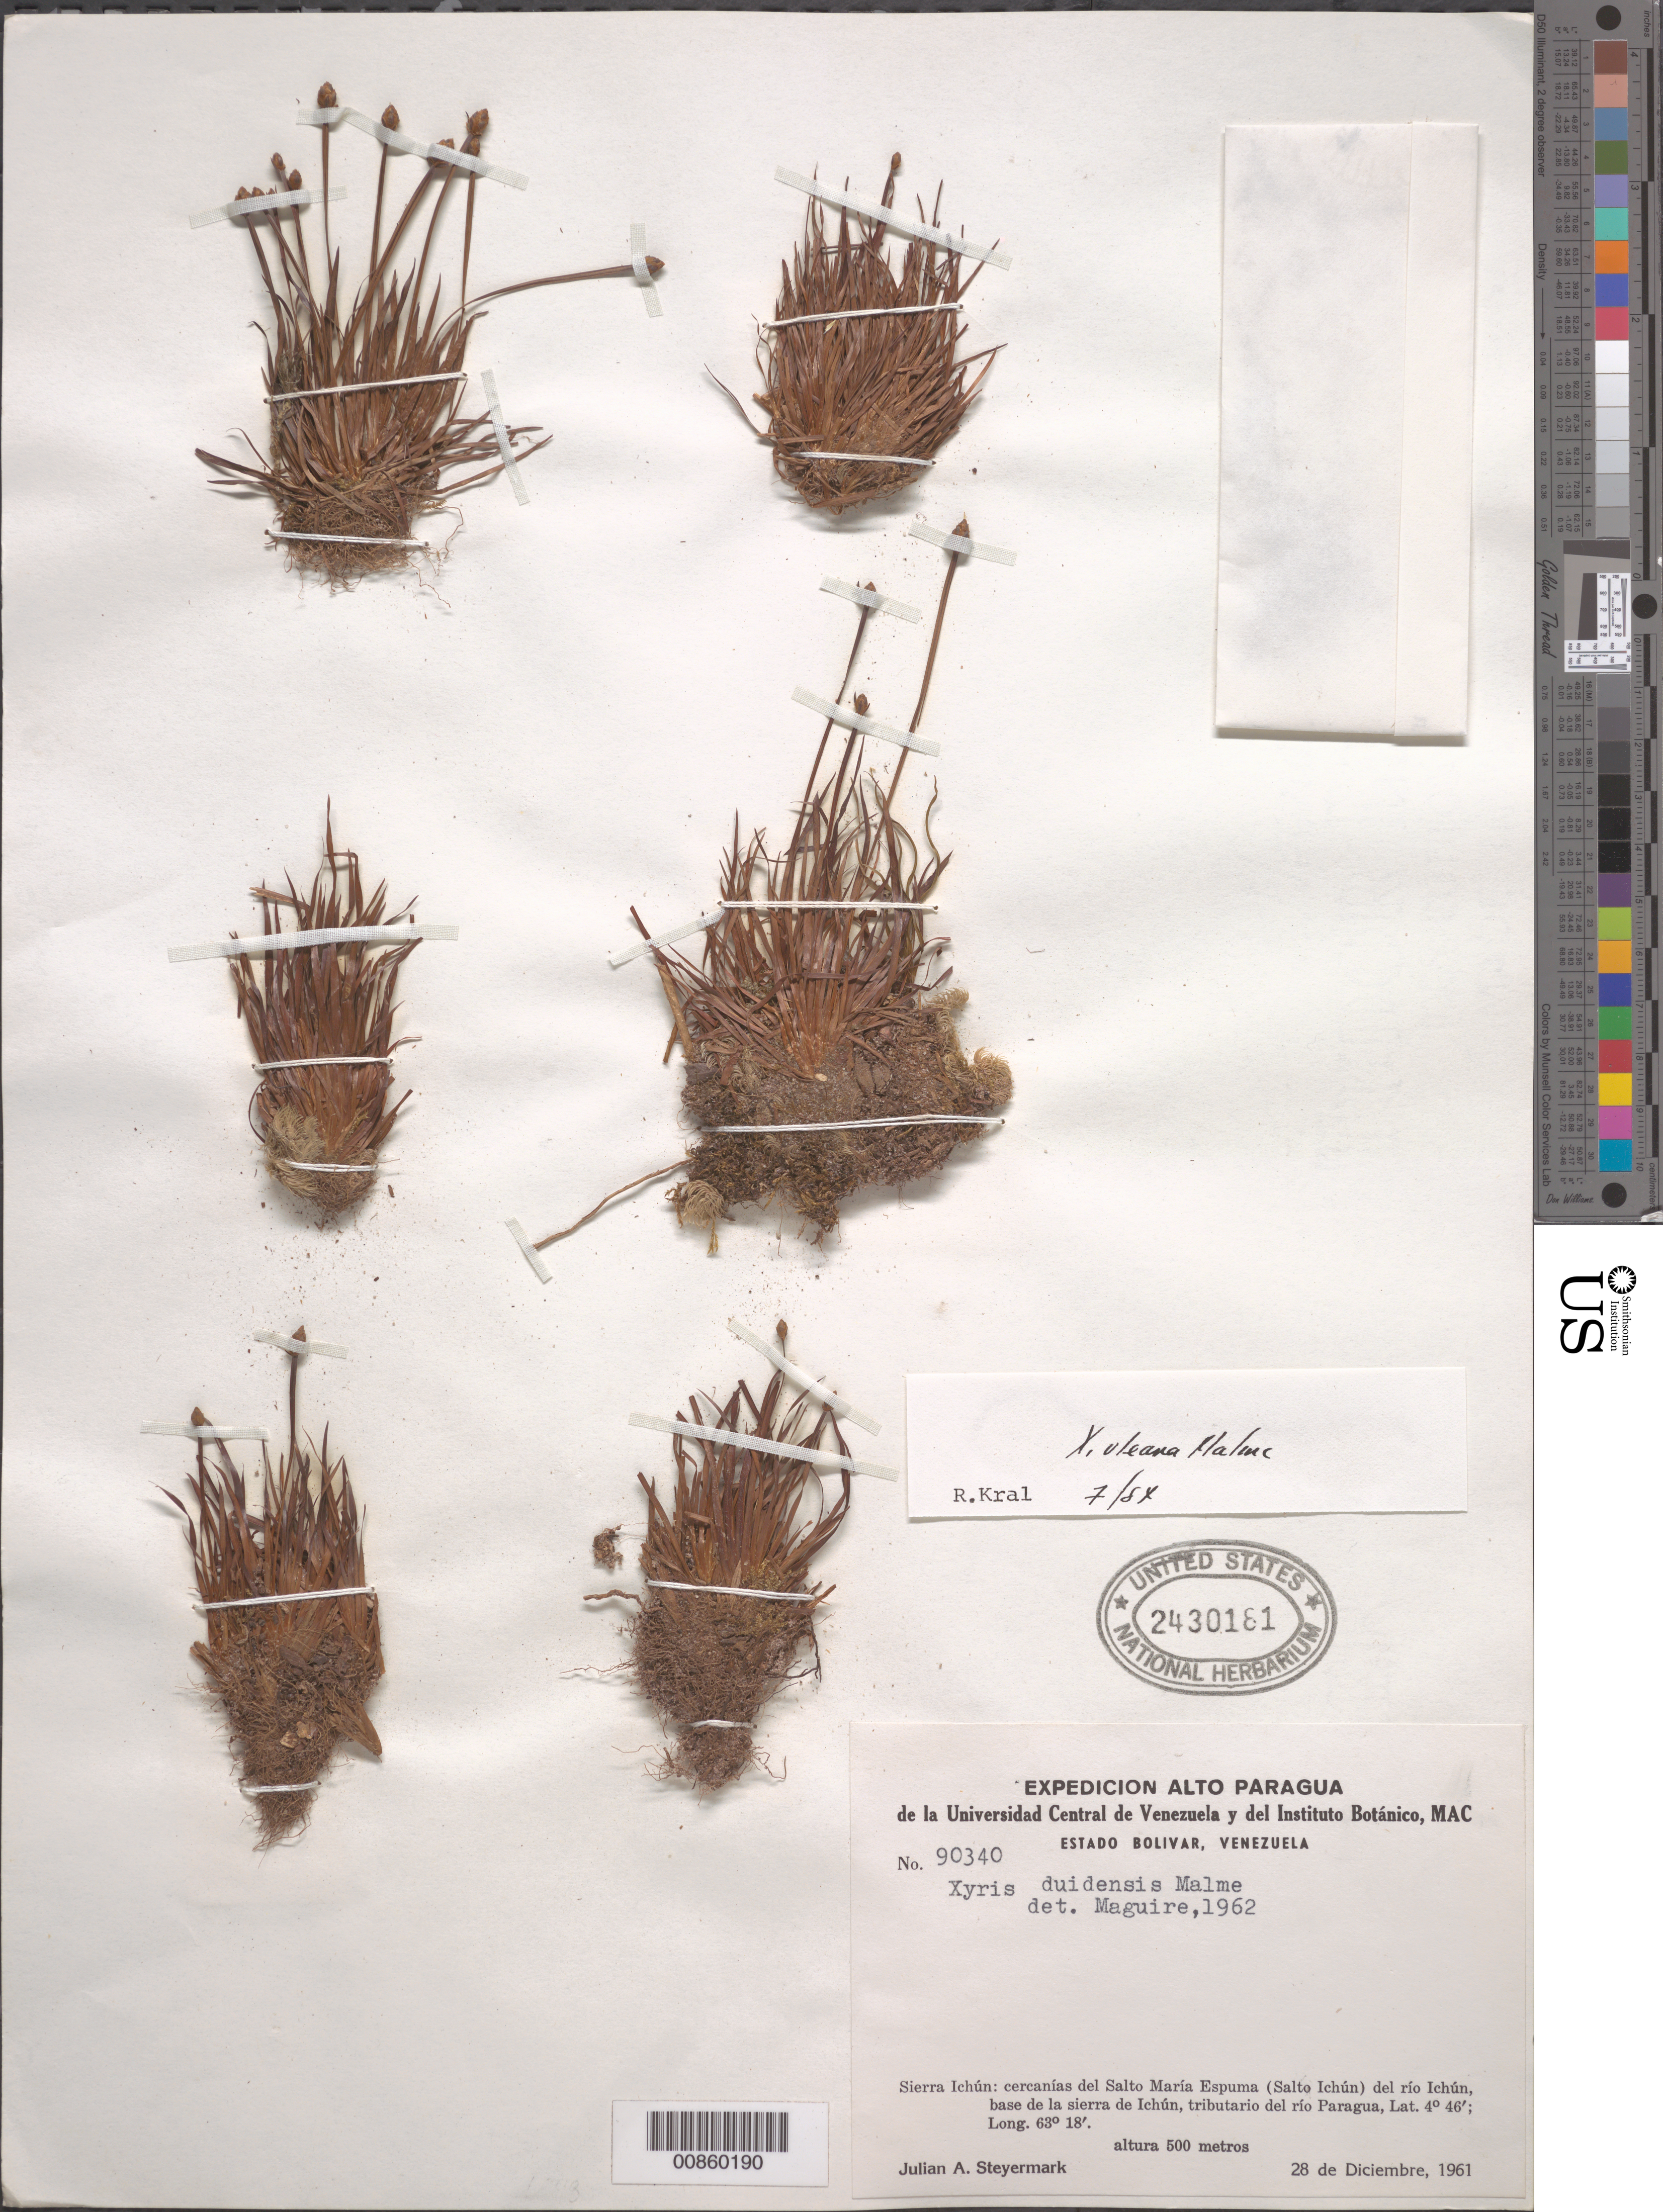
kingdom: Plantae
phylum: Tracheophyta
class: Liliopsida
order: Poales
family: Xyridaceae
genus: Xyris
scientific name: Xyris uleana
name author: Malme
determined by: Kral, Robert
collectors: J. Steyermark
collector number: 90340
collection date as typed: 28-Dec-61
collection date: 1961-12-28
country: Venezuela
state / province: Bolívar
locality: Sierra Ichún, Salto María Espuma (Salto Ichún) del Río Ichún (tributary of río Paragua), base de la sierra de Ichún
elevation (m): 500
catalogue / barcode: US 2430181